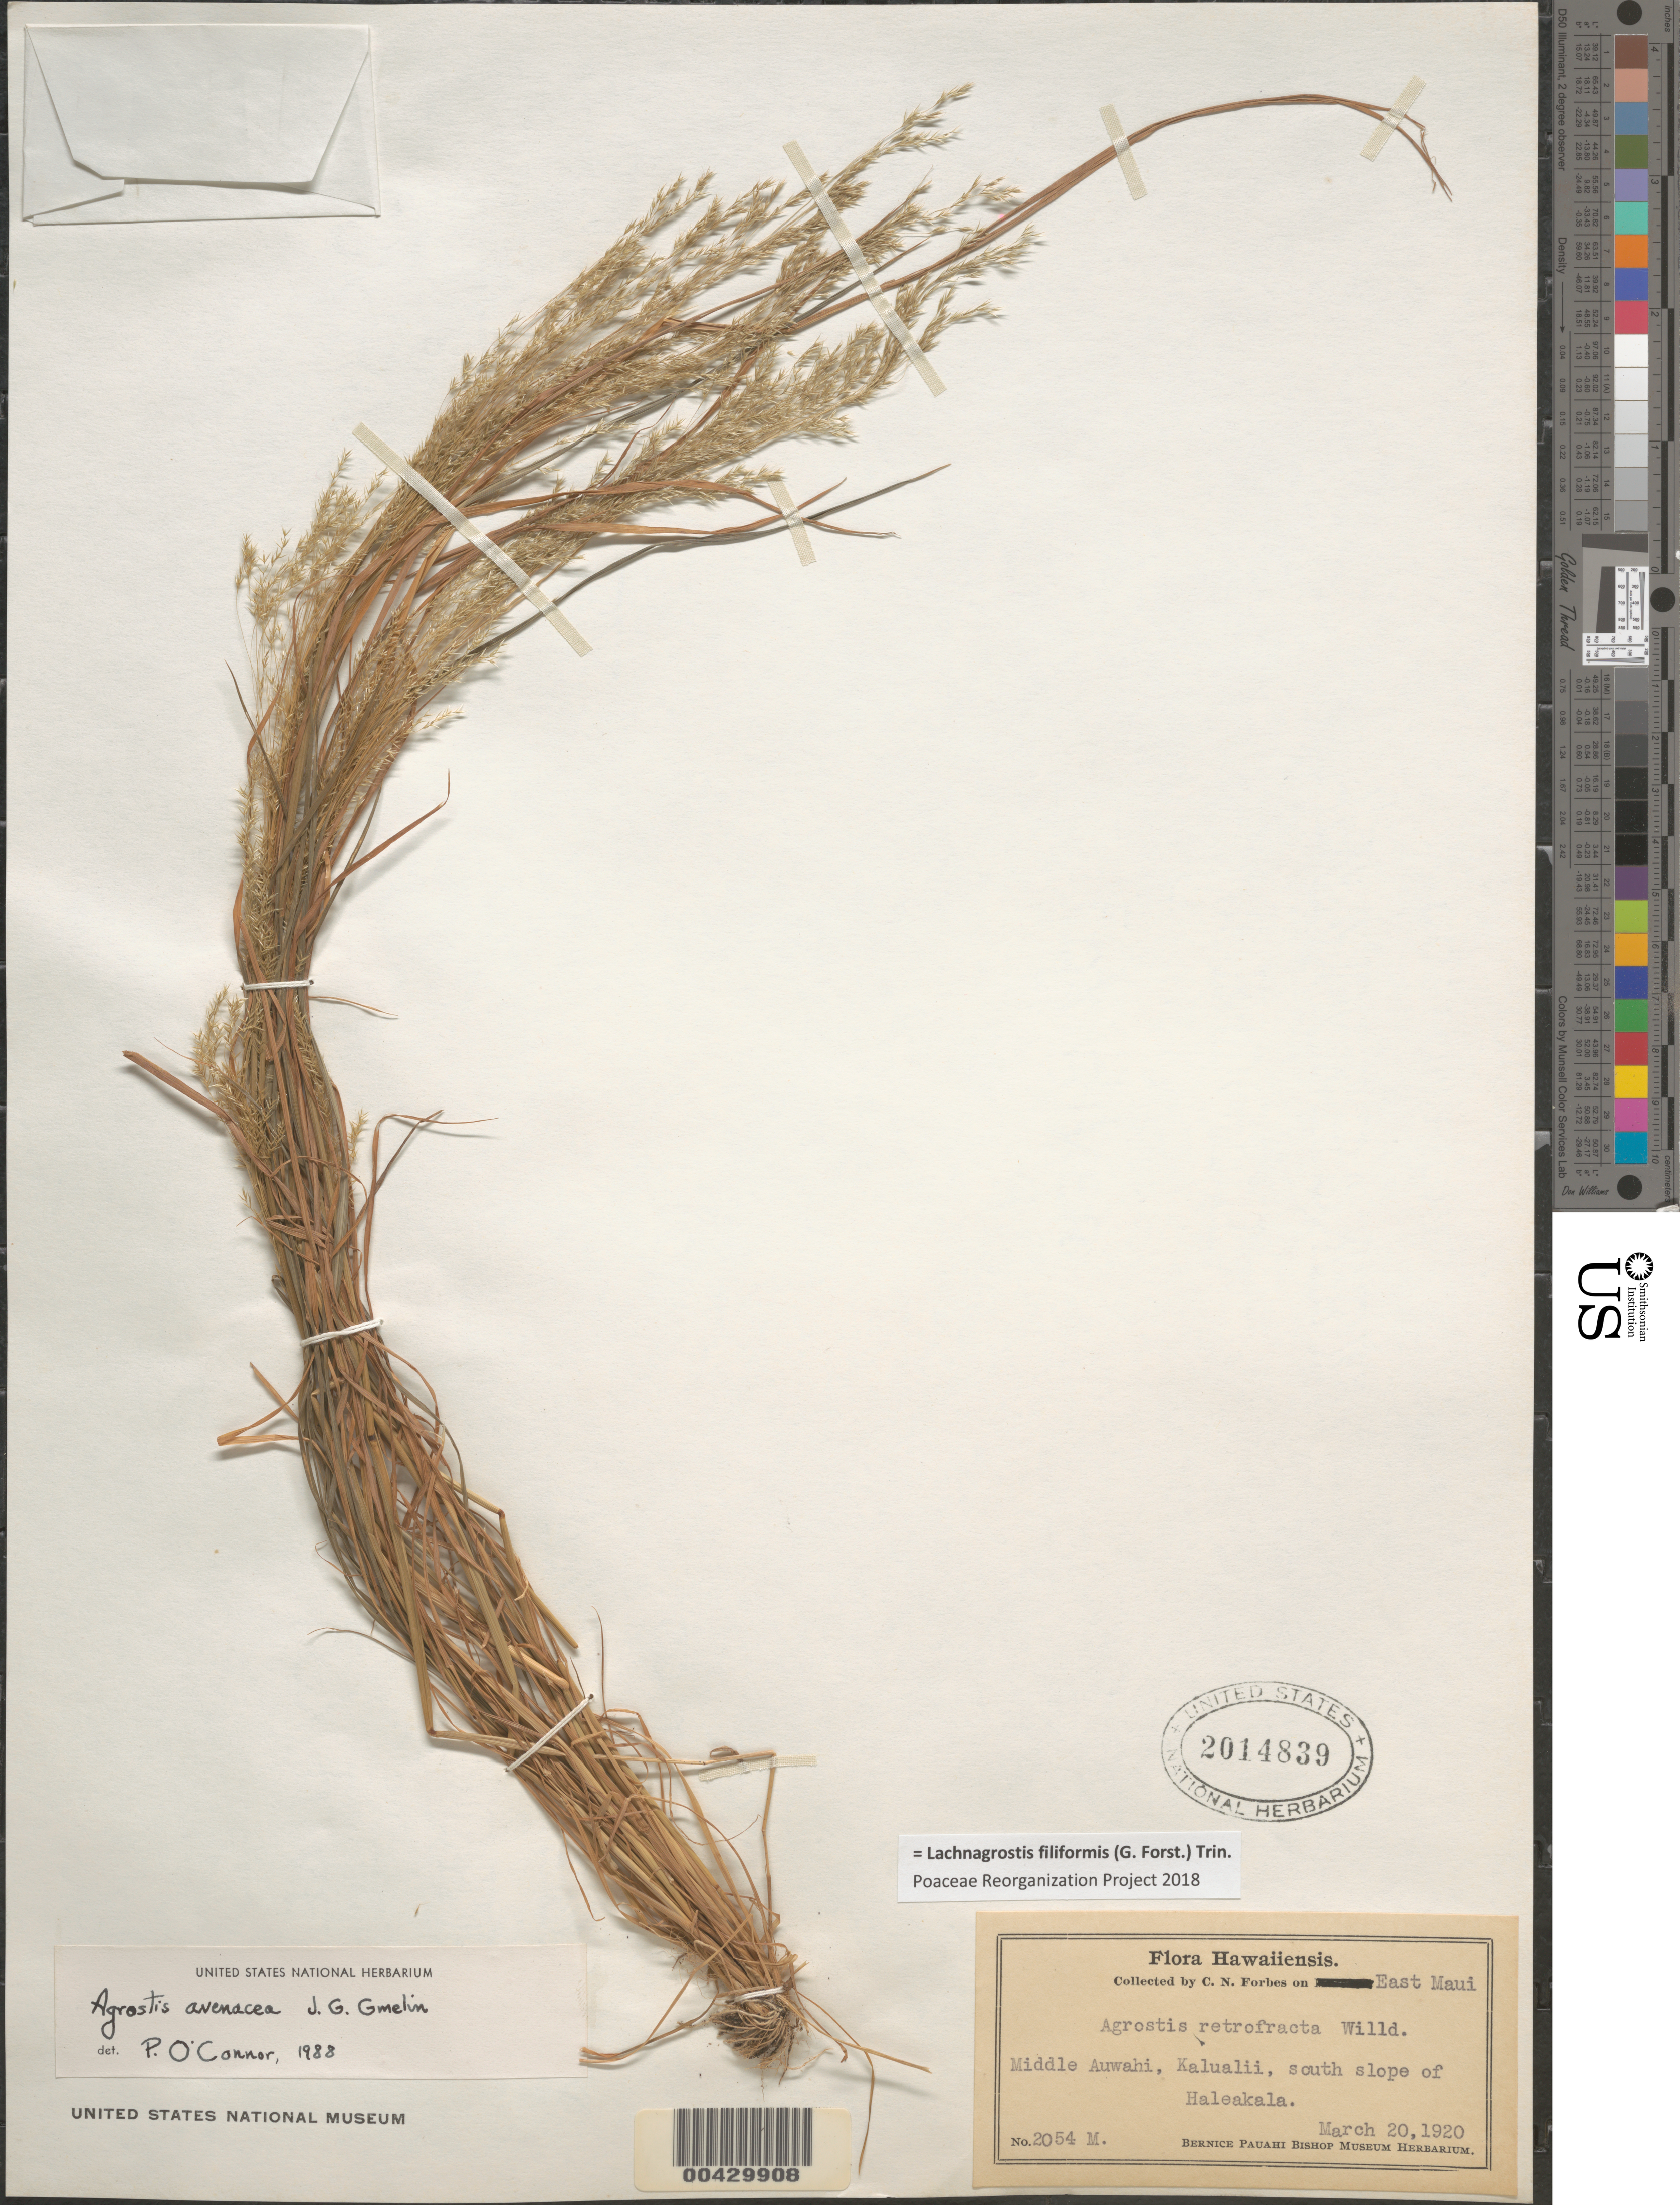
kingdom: Plantae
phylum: Tracheophyta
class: Liliopsida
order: Poales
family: Poaceae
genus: Lachnagrostis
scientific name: Lachnagrostis filiformis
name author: (J.R. Forst.) Trin.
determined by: Poaceae Reorganization Project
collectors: C. N. Forbes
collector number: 2054.M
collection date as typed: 20 Mar 1920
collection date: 1920-03-20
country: United States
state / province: Hawaii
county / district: Maui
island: Maui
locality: Middle Auwahi, Kalualii, S slope of Haleakala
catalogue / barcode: US 2014839